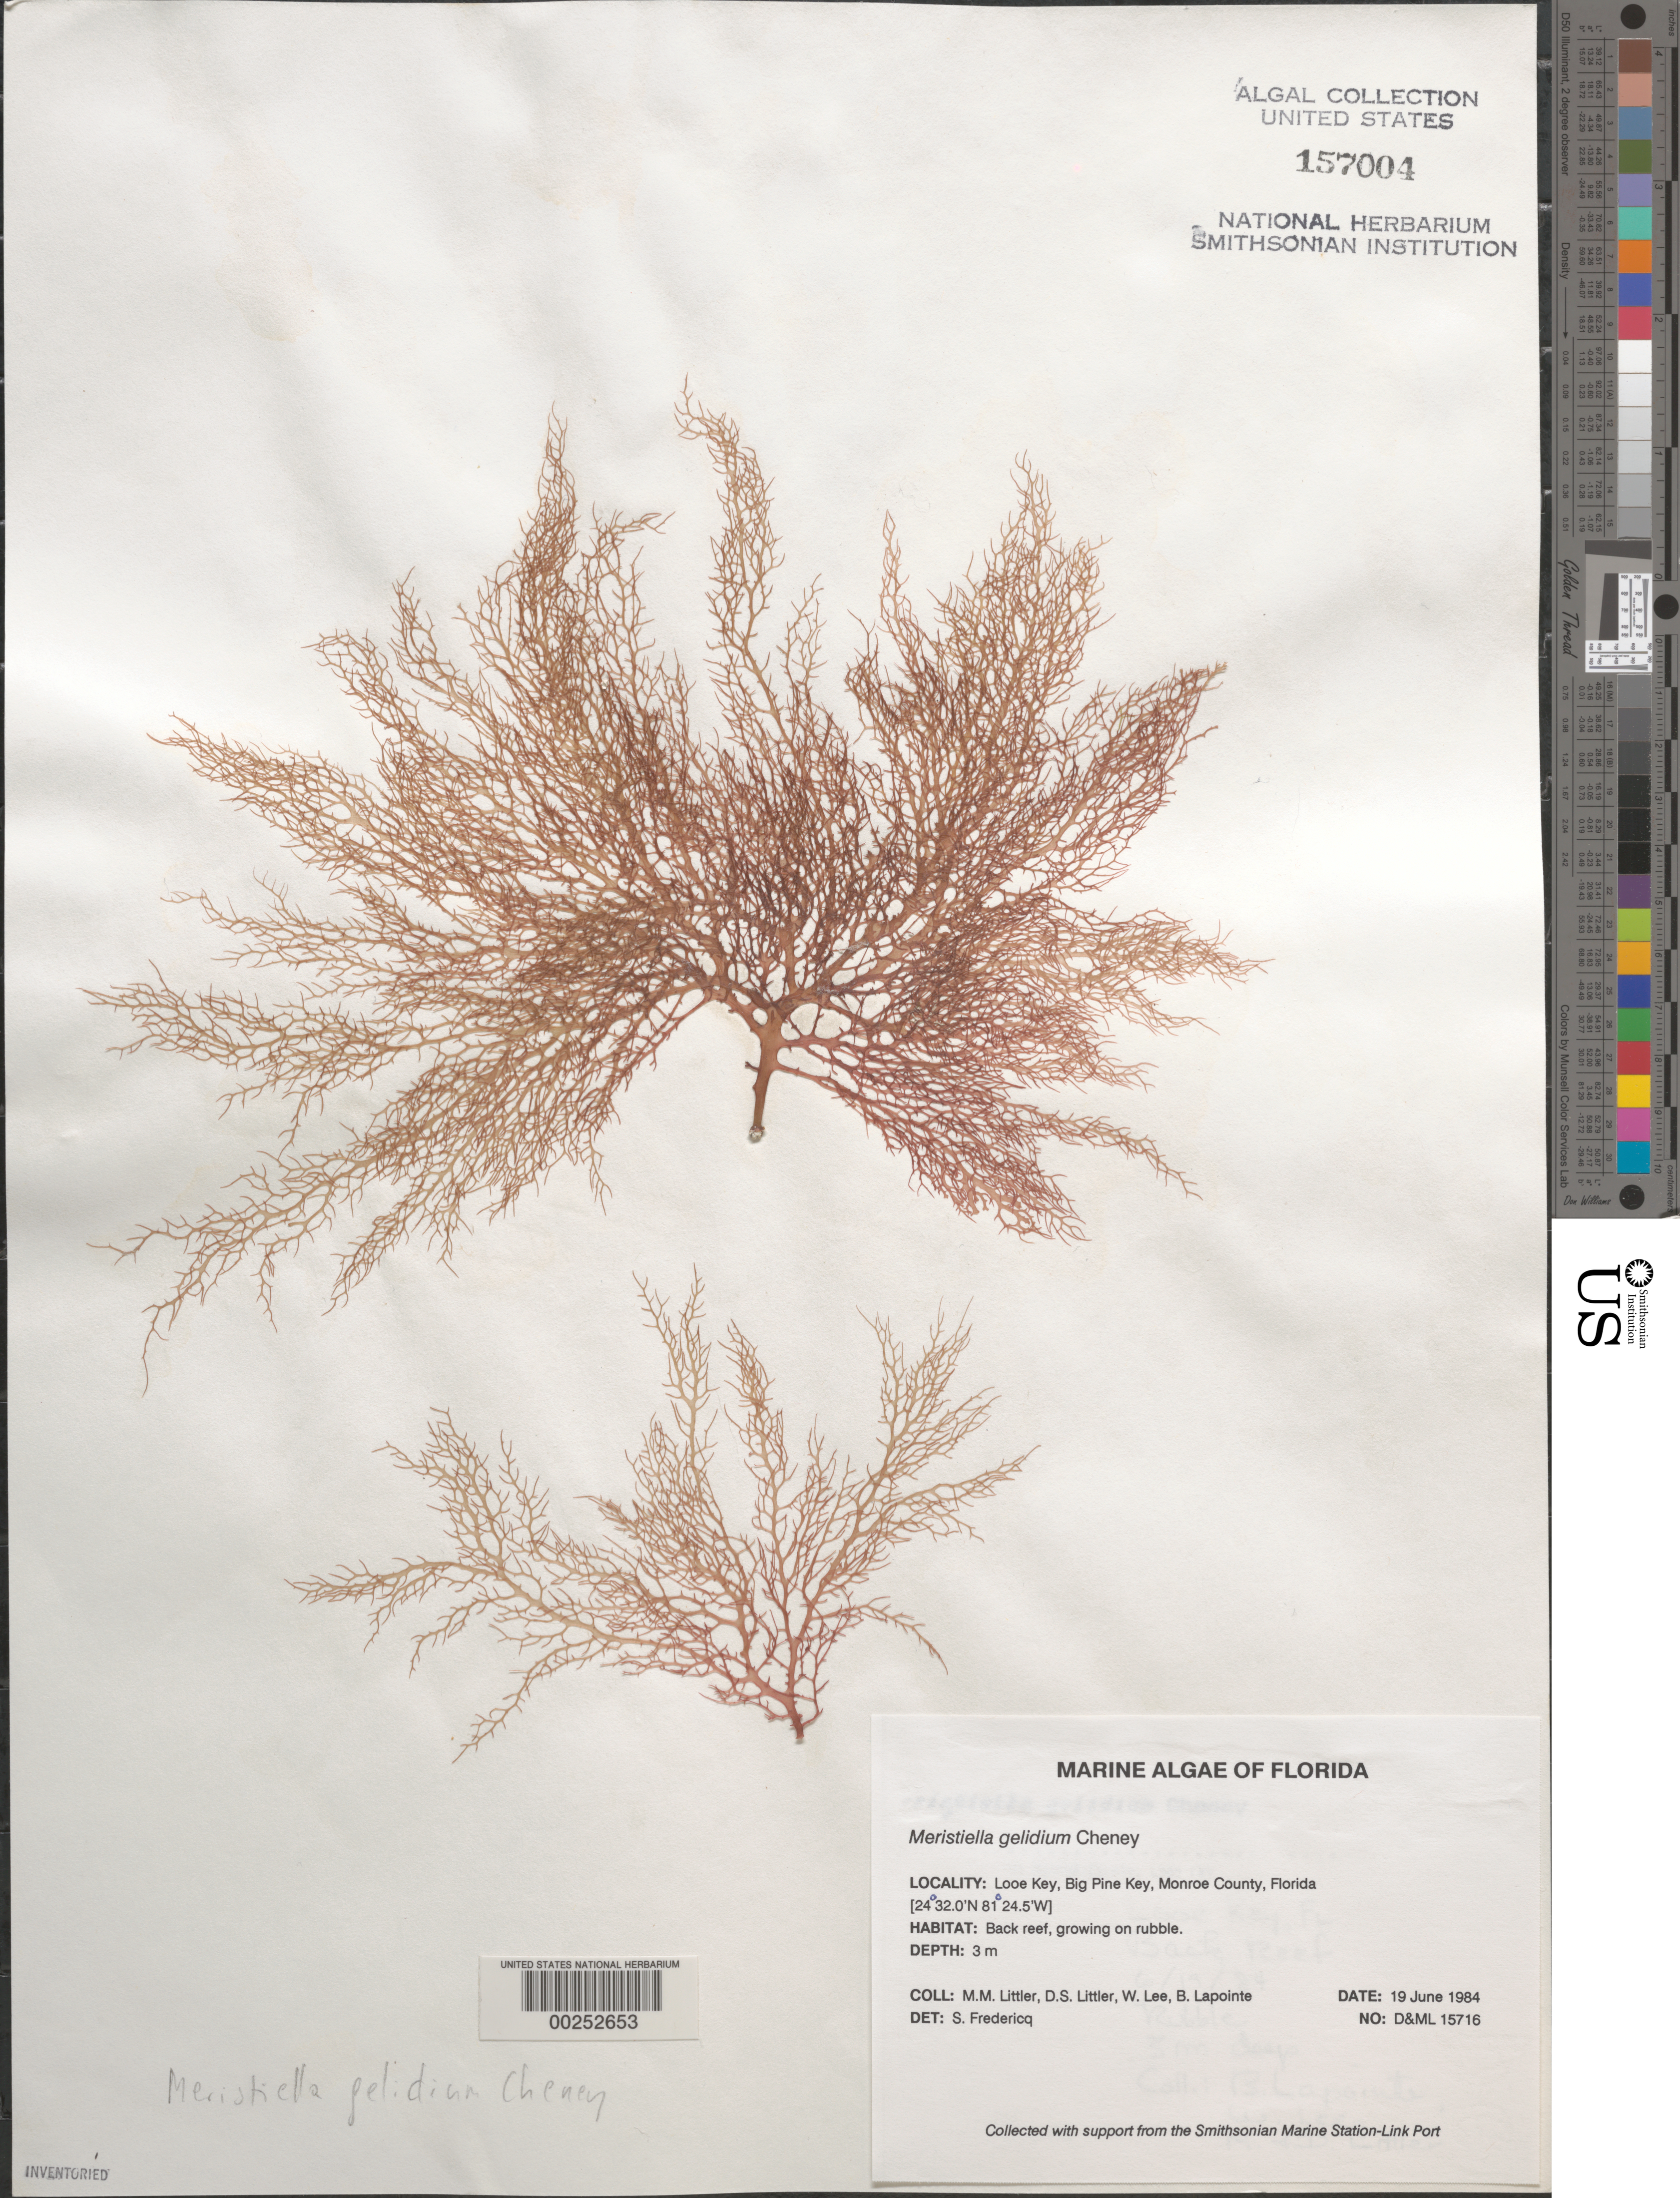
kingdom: Plantae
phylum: Rhodophyta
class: Florideophyceae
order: Gigartinales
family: Solieriaceae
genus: Meristotheca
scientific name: Meristotheca gelidium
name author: (J. Agardh) E.J. Faye & Masuda in E.J. Faye et al.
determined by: Algae name updating Project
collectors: M. M. Littler, D. S. Littler, W. Lee & B. Lapointe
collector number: D&ML 15716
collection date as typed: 19 Jun 1984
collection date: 1984-06-19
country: United States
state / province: Florida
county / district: Monroe County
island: Looe Key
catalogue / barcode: US 157004